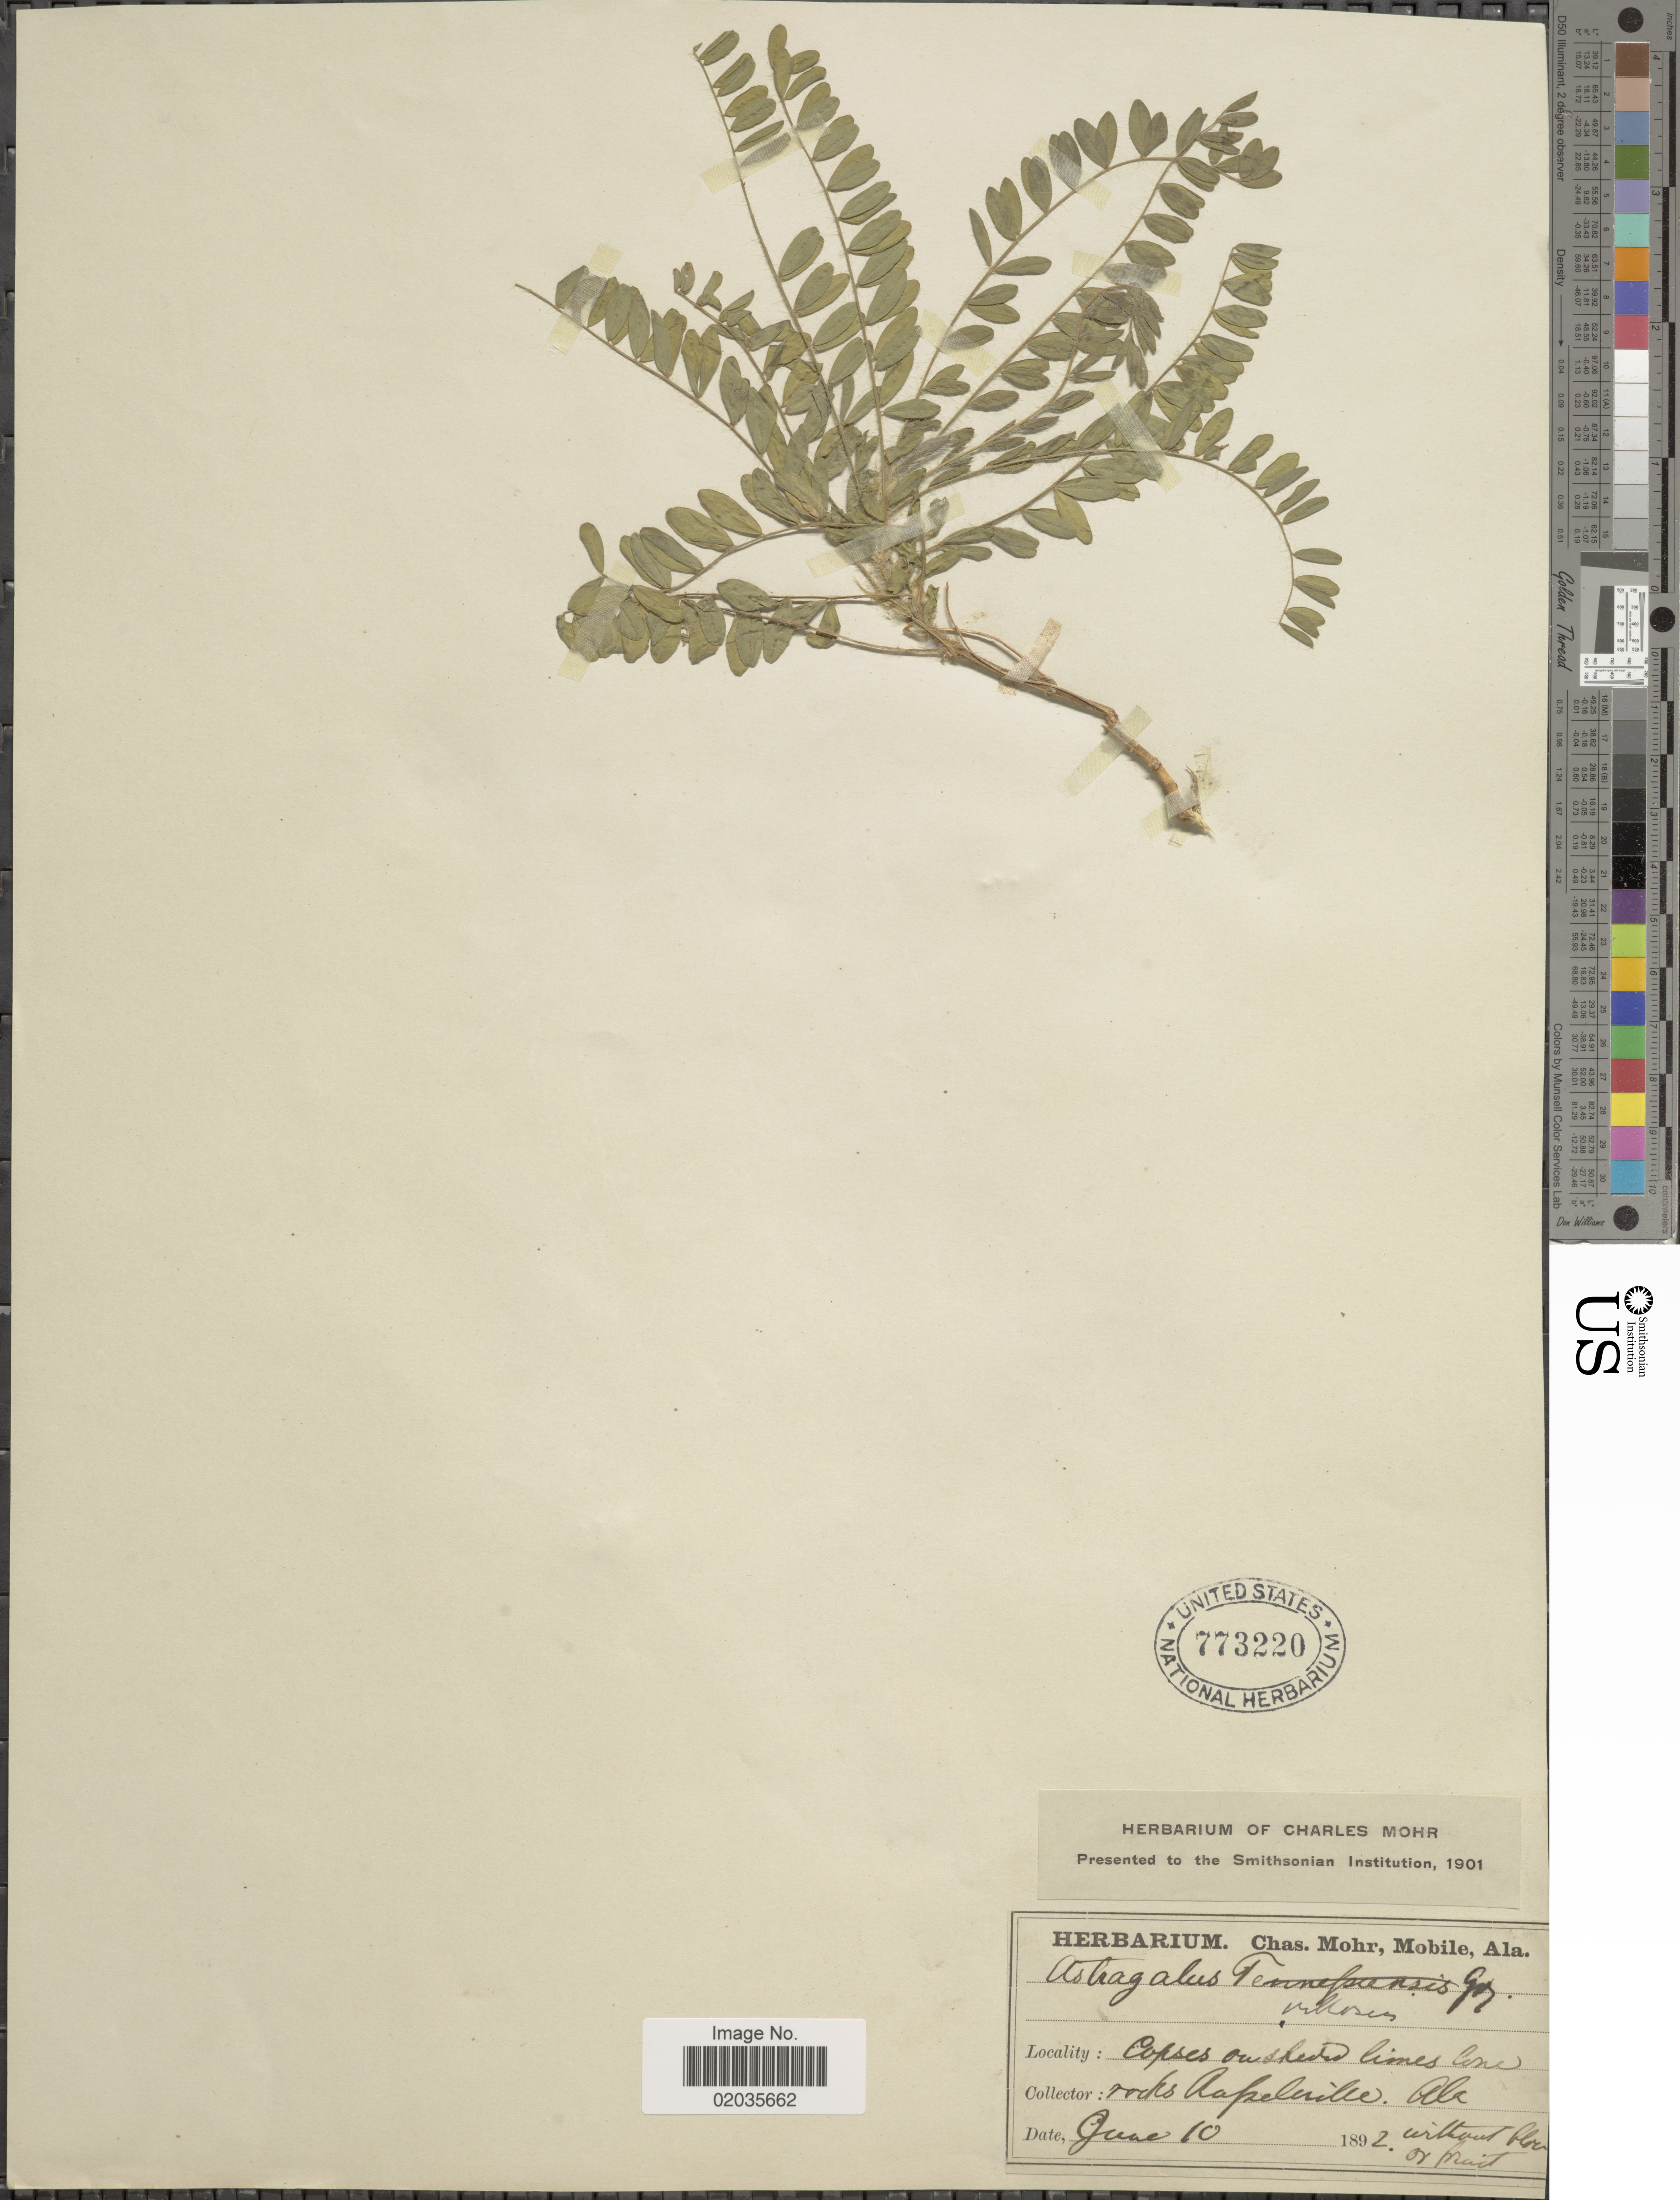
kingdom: Plantae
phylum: Tracheophyta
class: Magnoliopsida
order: Fabales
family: Fabaceae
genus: Astragalus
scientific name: Astragalus villosus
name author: Michx.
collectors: ex herb. Charles Mohr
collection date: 1892-06-10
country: United States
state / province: Alabama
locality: Russellville.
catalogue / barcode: US 773220